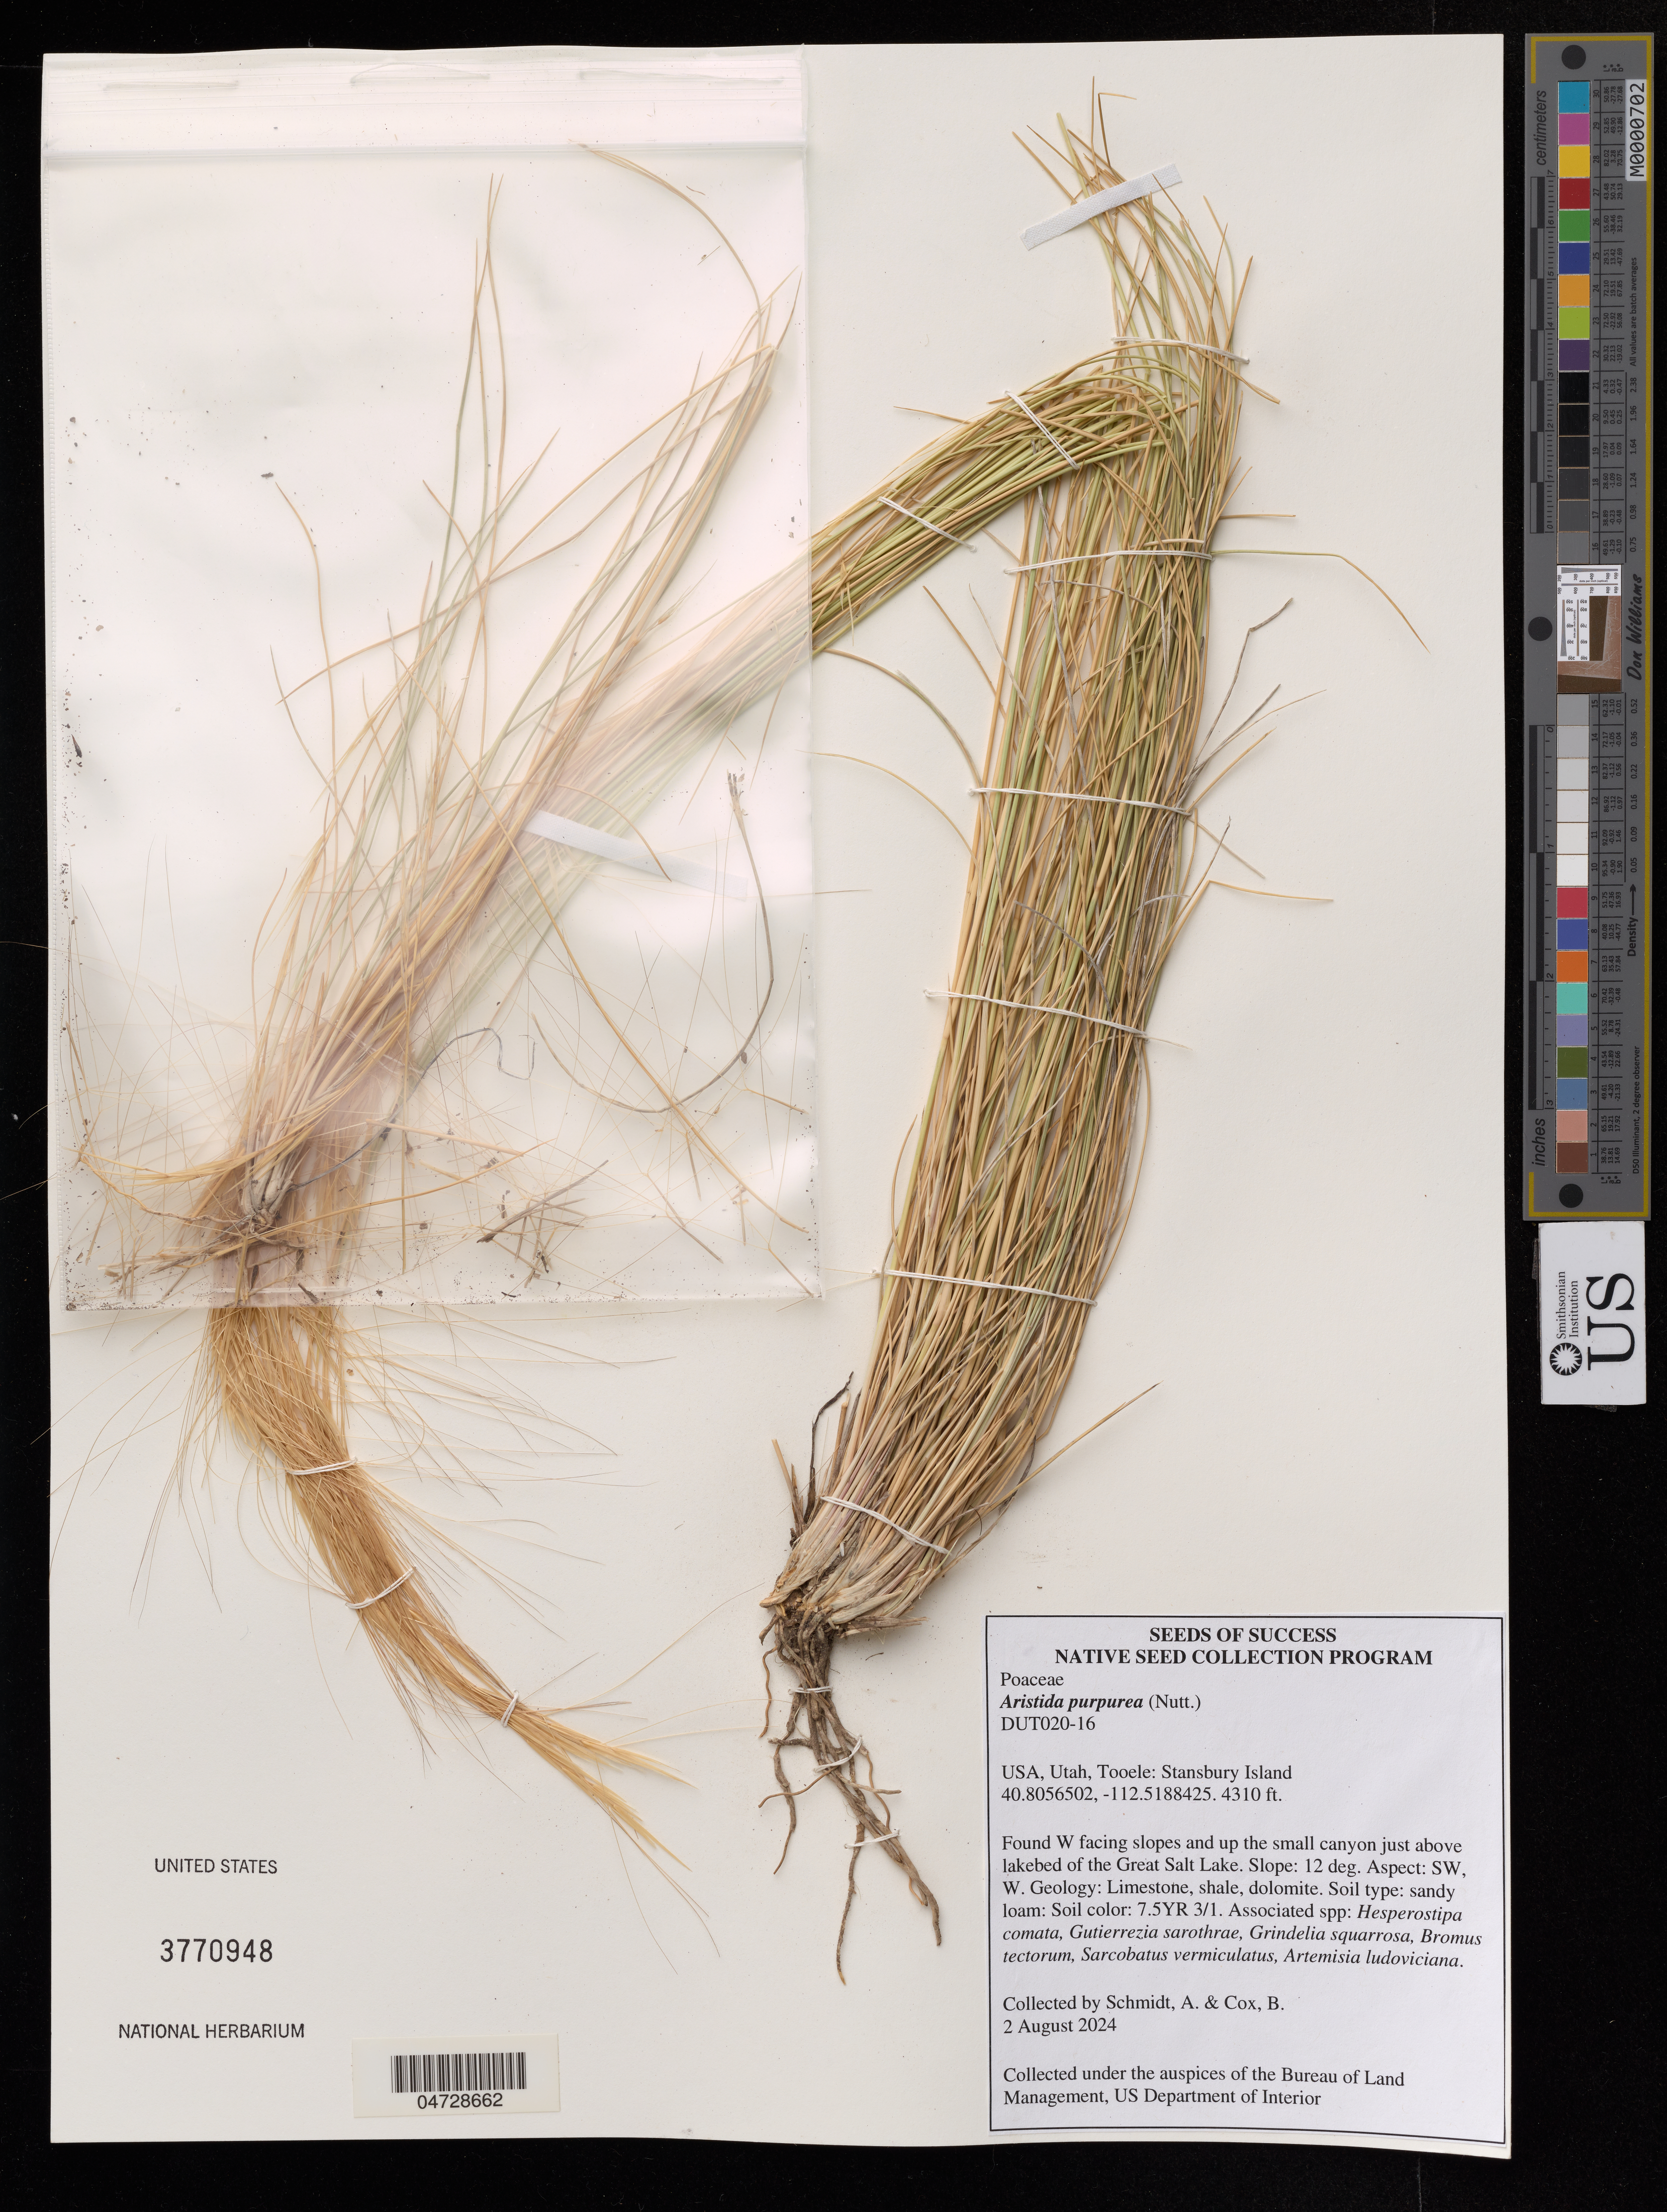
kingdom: Plantae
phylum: Tracheophyta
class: Liliopsida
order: Poales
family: Poaceae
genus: Aristida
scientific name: Aristida purpurea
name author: Nutt.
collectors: A. Schmidt & B. Cox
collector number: DUT020-16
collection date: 2024-08-02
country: United States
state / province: Utah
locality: Tooele: Stansbury Island.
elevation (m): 1314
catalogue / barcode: US 3770948